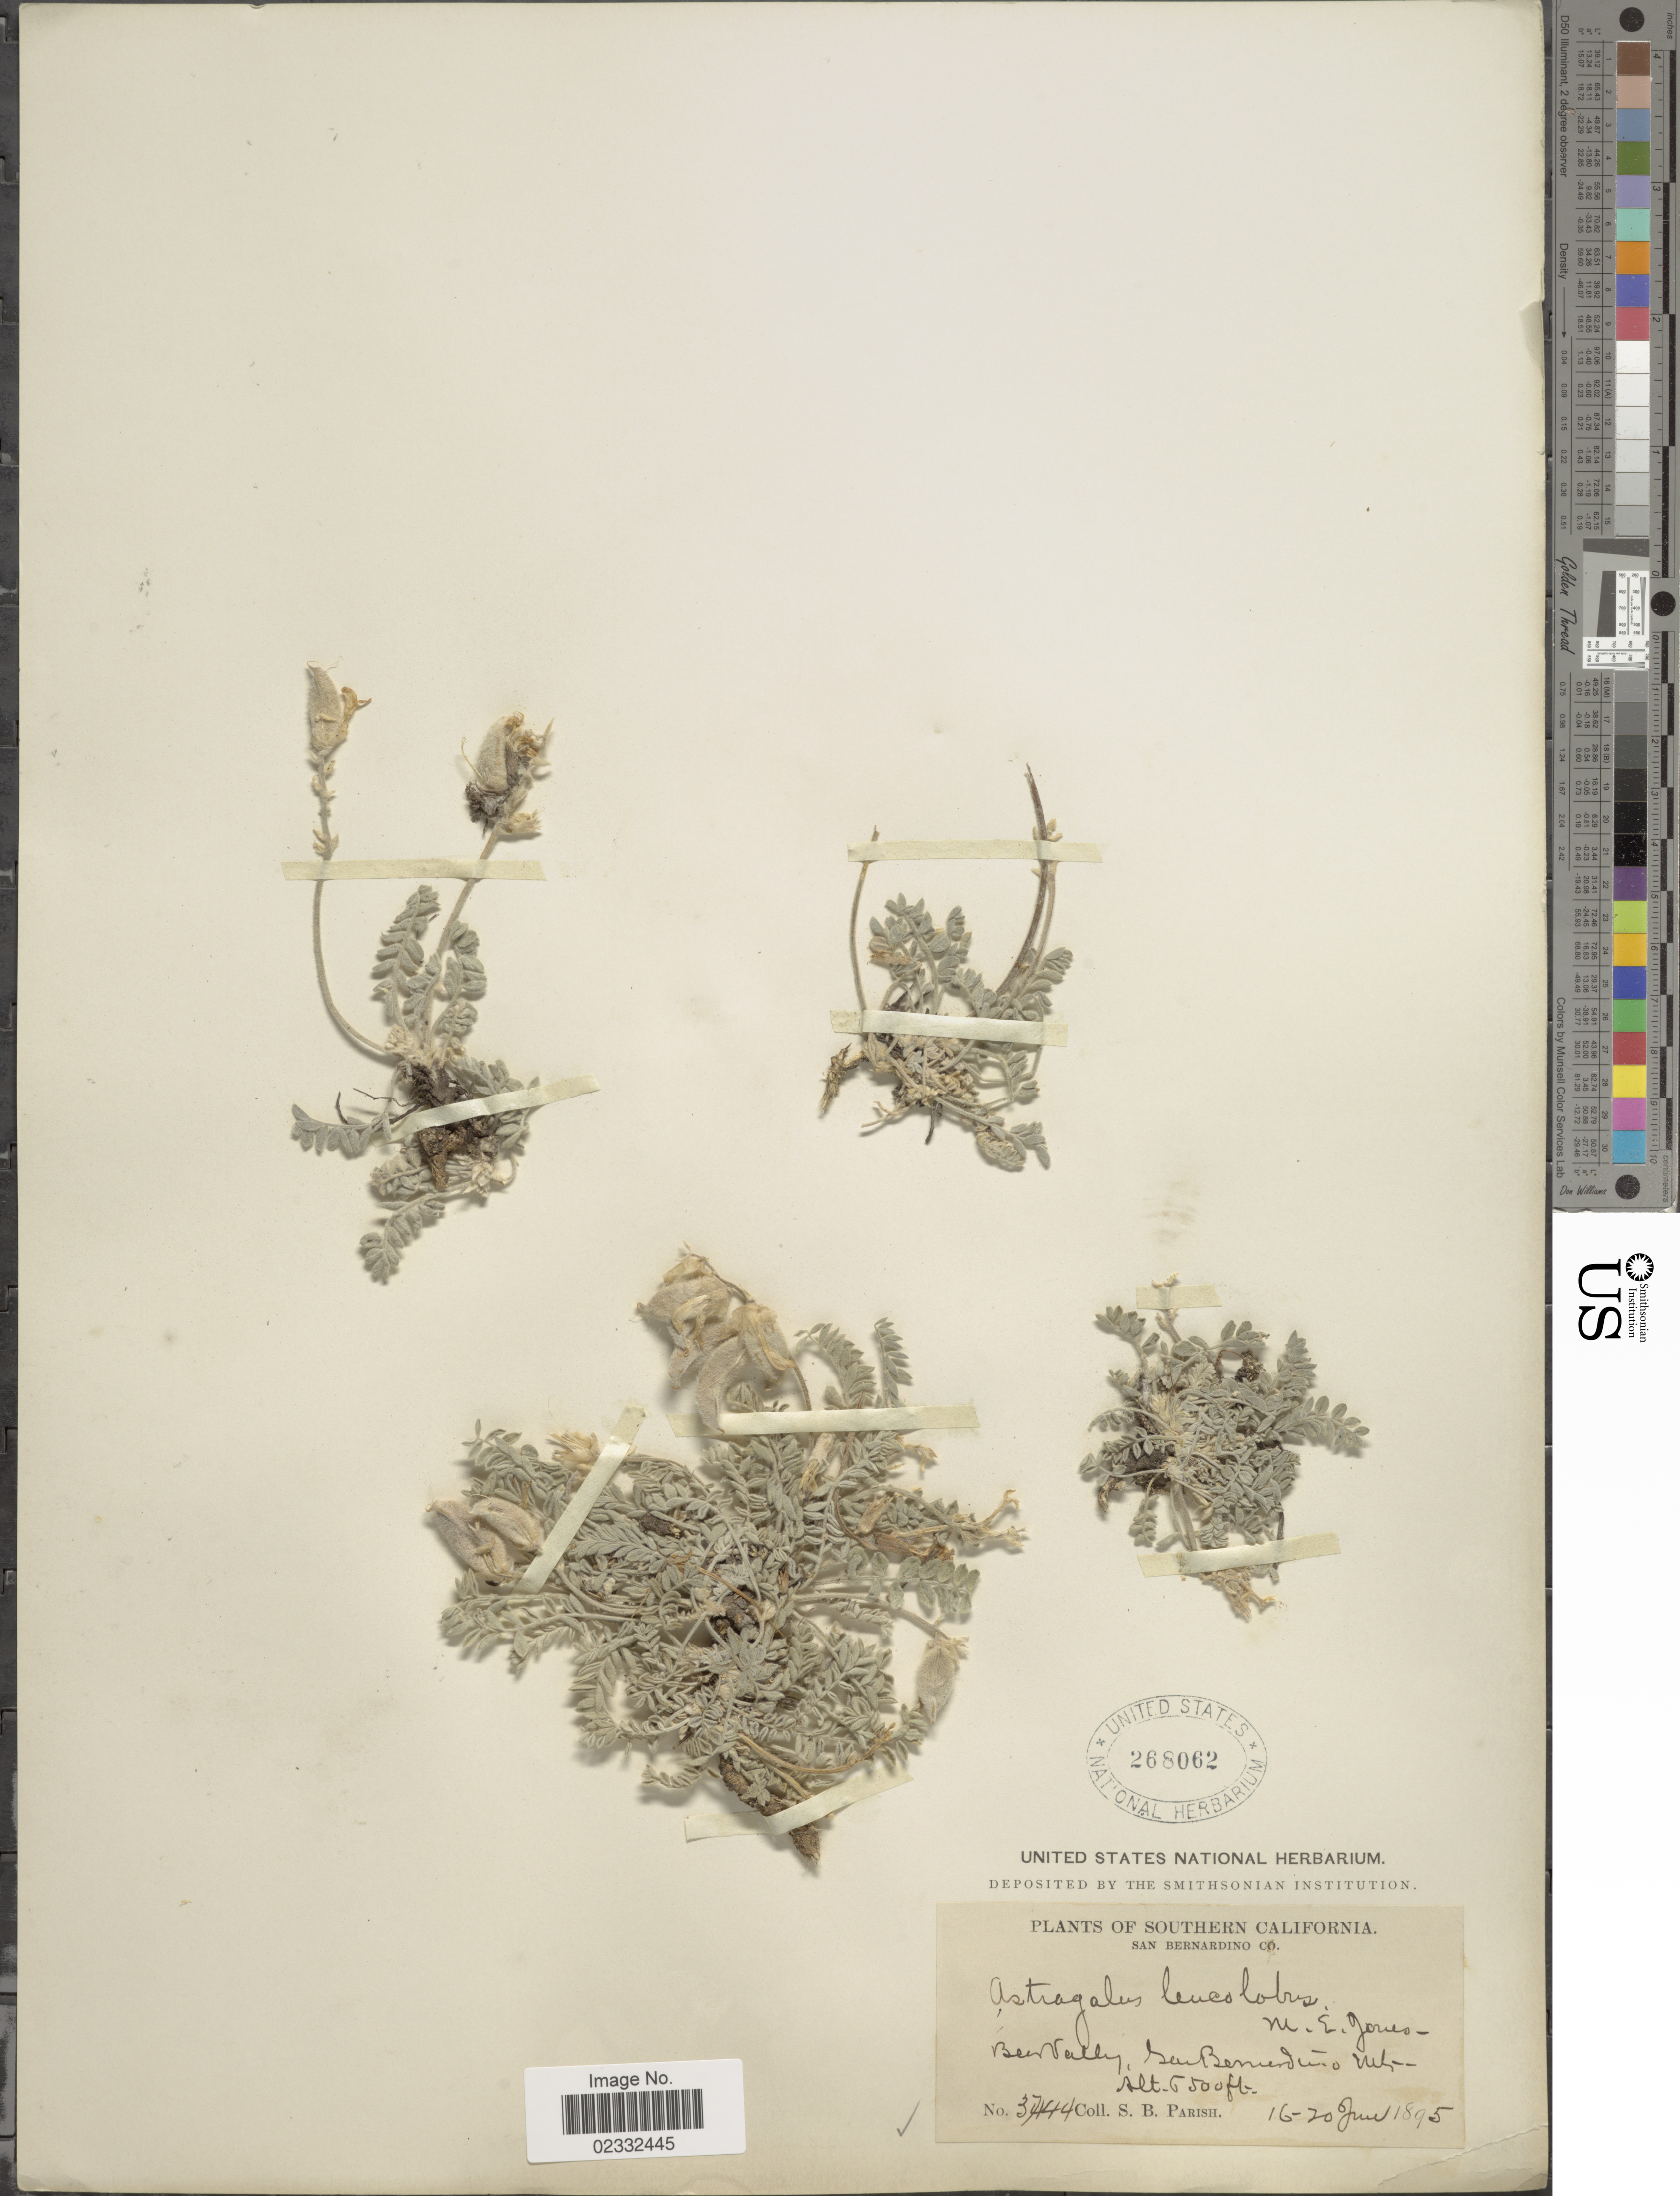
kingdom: Plantae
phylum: Tracheophyta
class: Magnoliopsida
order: Fabales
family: Fabaceae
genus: Astragalus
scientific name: Astragalus leucolobus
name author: S. Watson ex M.E. Jones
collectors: S. B. Parish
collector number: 3744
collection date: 1895-06-16/1895-06-20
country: United States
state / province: California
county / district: San Bernardino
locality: Southern California, San Bernardino Co, Bear Valley, San Bernardino Mts.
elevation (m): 1981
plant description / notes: Corrected "Beer Valley" to "Bear Valley"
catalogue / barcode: US 268062